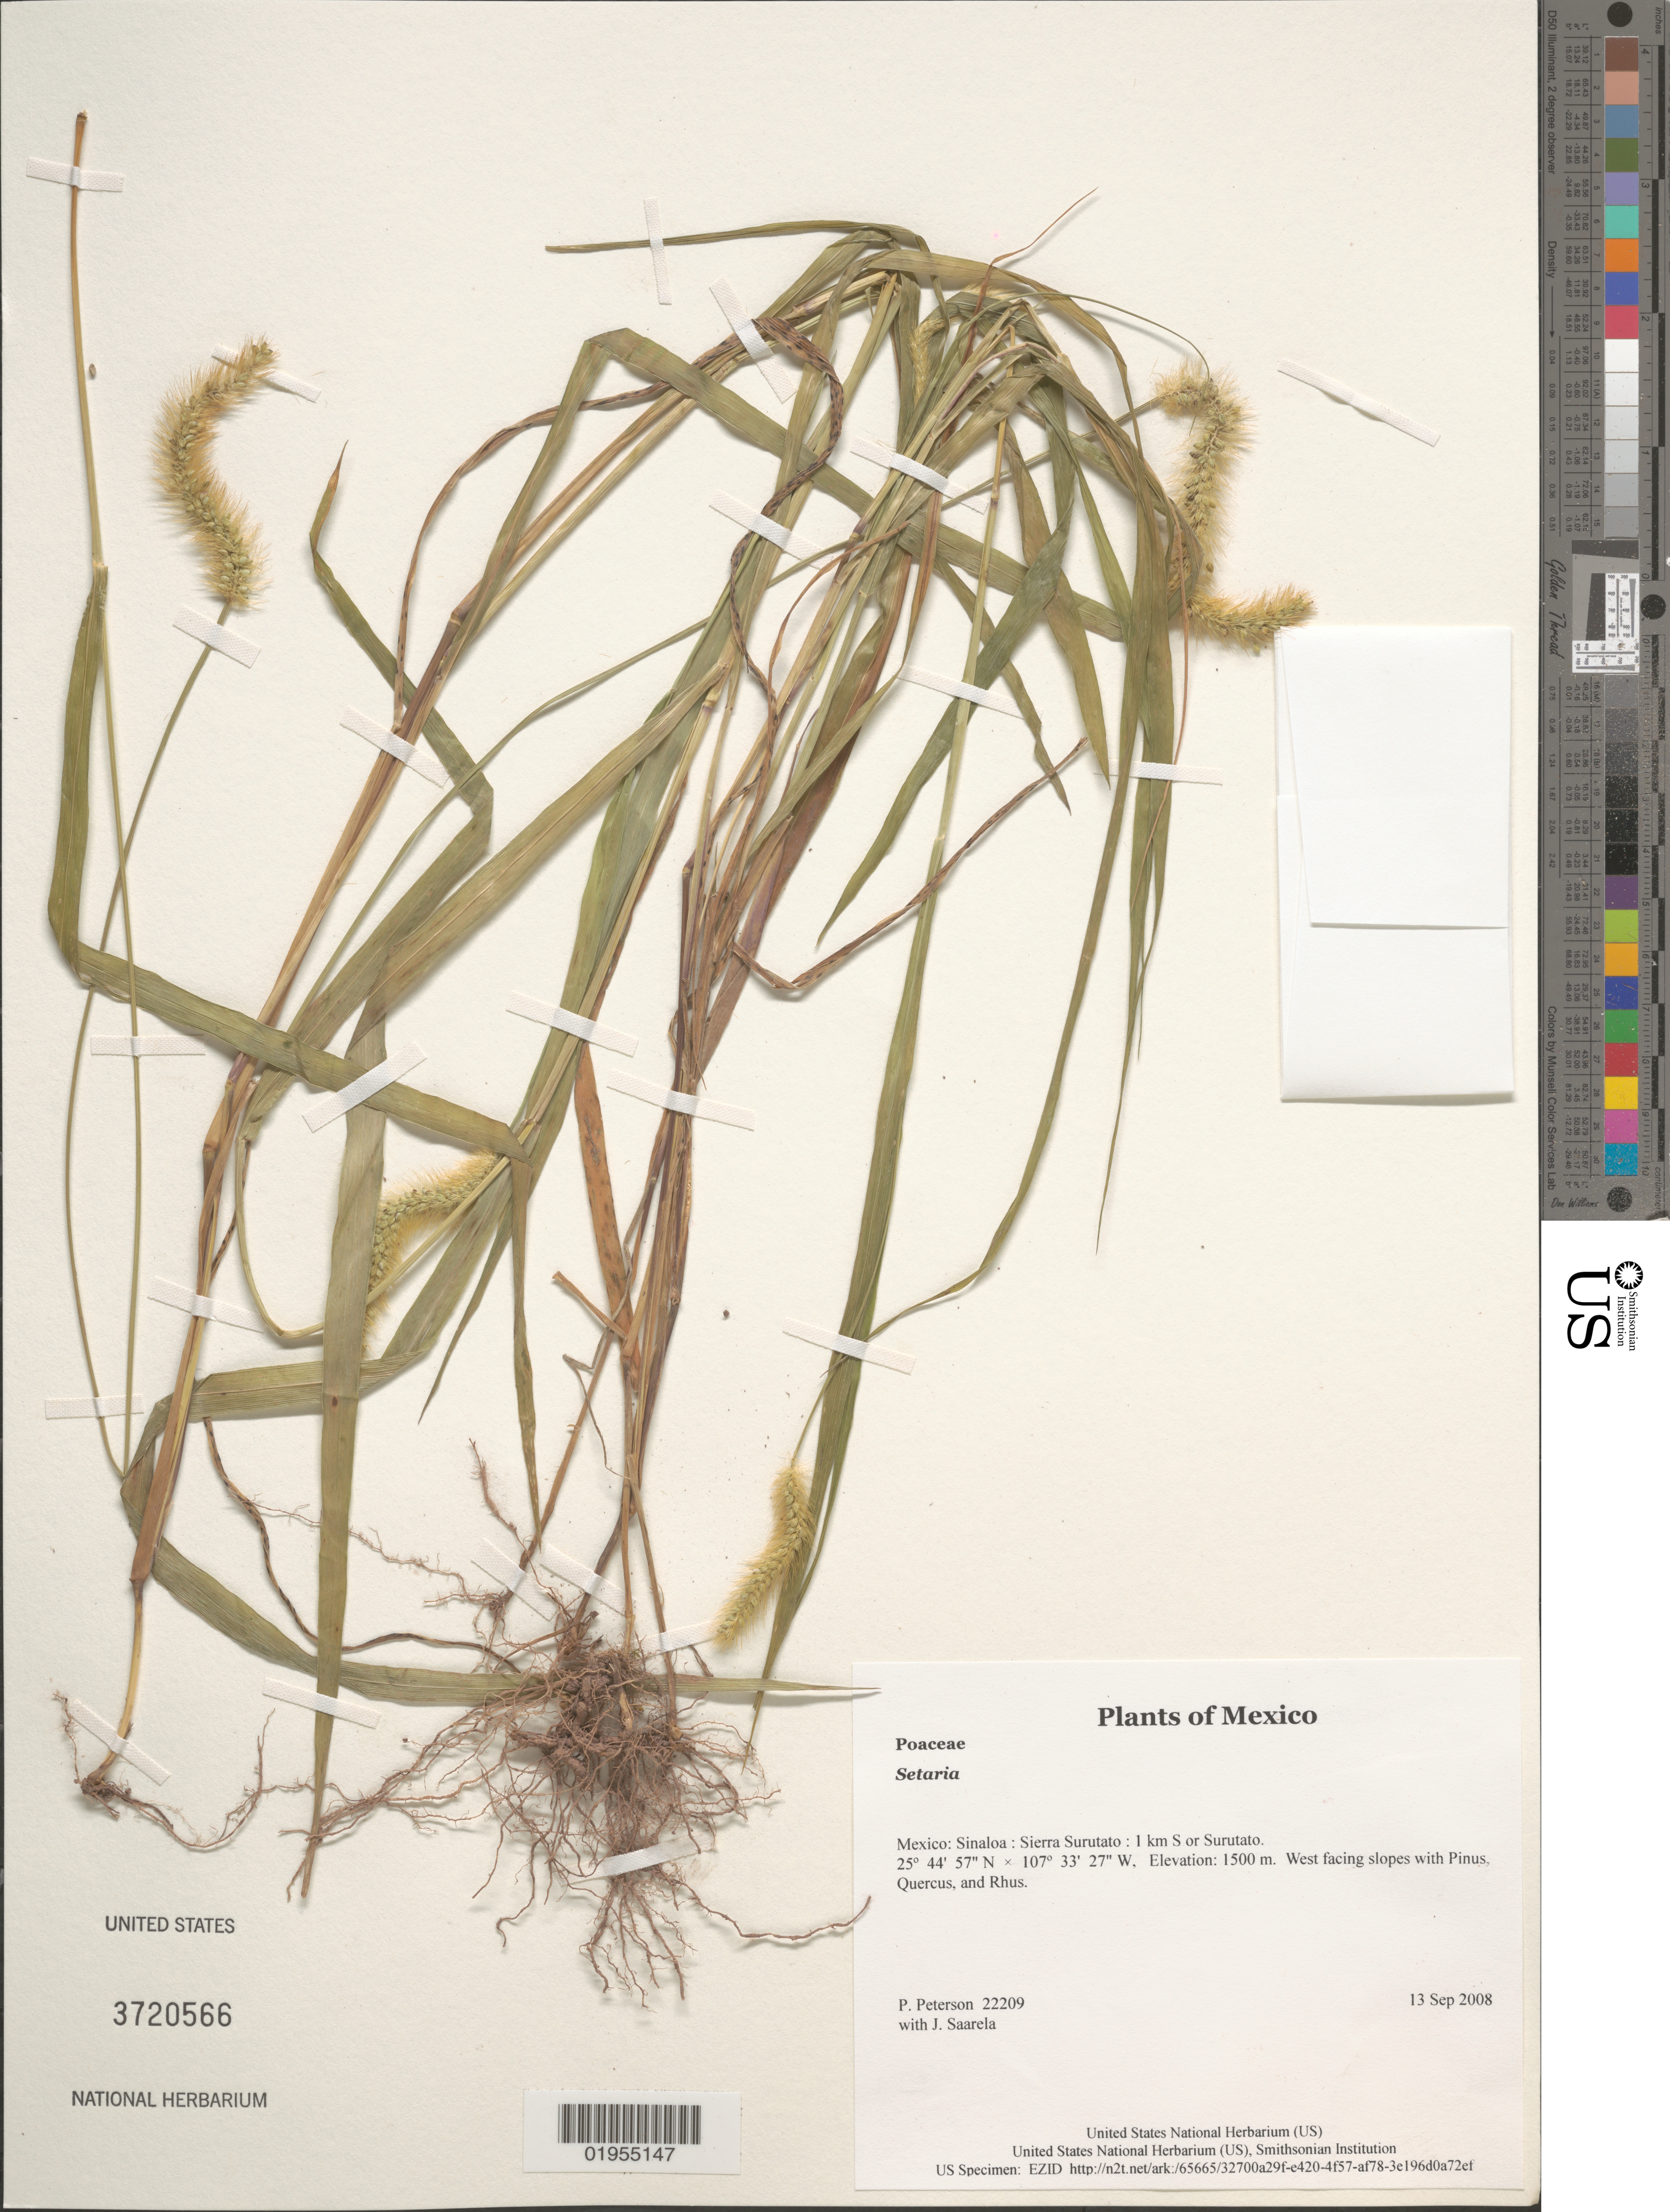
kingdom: Plantae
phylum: Tracheophyta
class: Liliopsida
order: Poales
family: Poaceae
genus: Setaria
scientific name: Setaria sp.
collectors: P. M. Peterson & J. Saarela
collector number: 22209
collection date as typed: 13 Sep 2008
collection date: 2008-09-13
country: Mexico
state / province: Sinaloa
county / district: Sierra Surutato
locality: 1 km S or Surutato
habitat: West facing slopes with Pinus, Quercus, and Rhus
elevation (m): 1500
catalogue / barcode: US 3720566